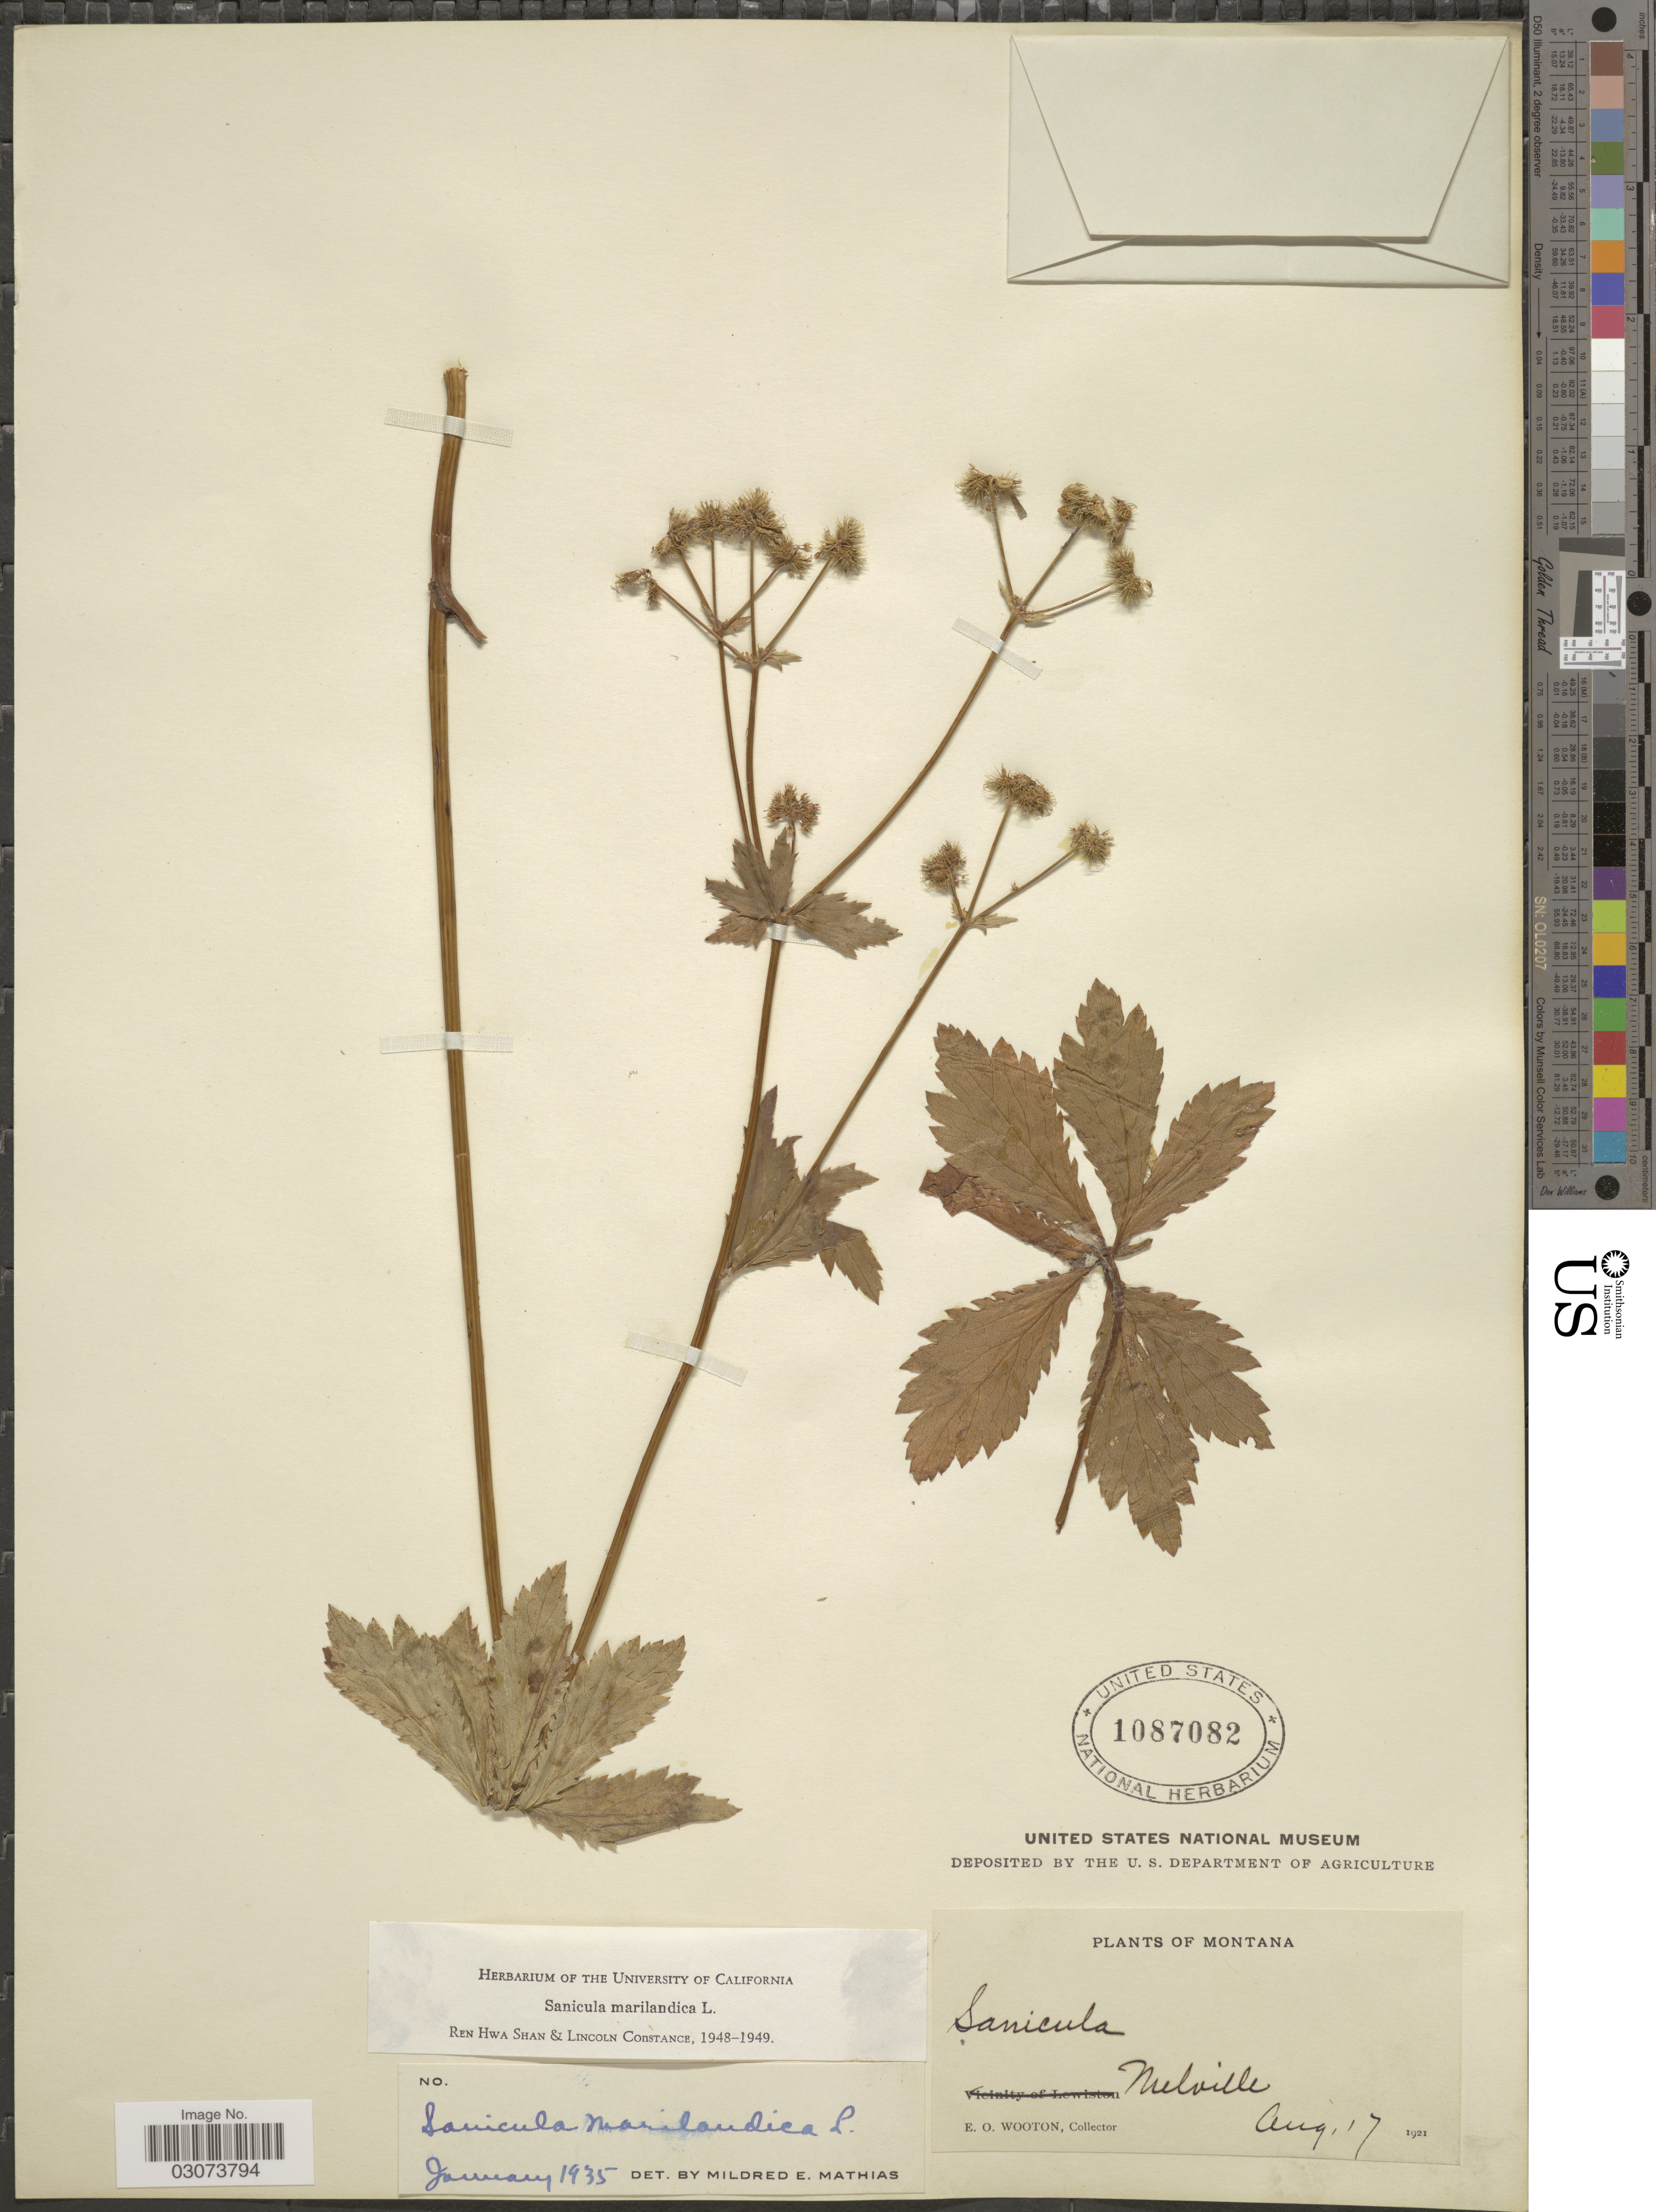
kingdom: Plantae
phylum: Tracheophyta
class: Magnoliopsida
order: Apiales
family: Apiaceae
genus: Sanicula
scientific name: Sanicula marilandica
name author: L.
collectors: E. O. Wooton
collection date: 1921-08-17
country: United States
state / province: Montana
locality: Mellville.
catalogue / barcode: US 1087082